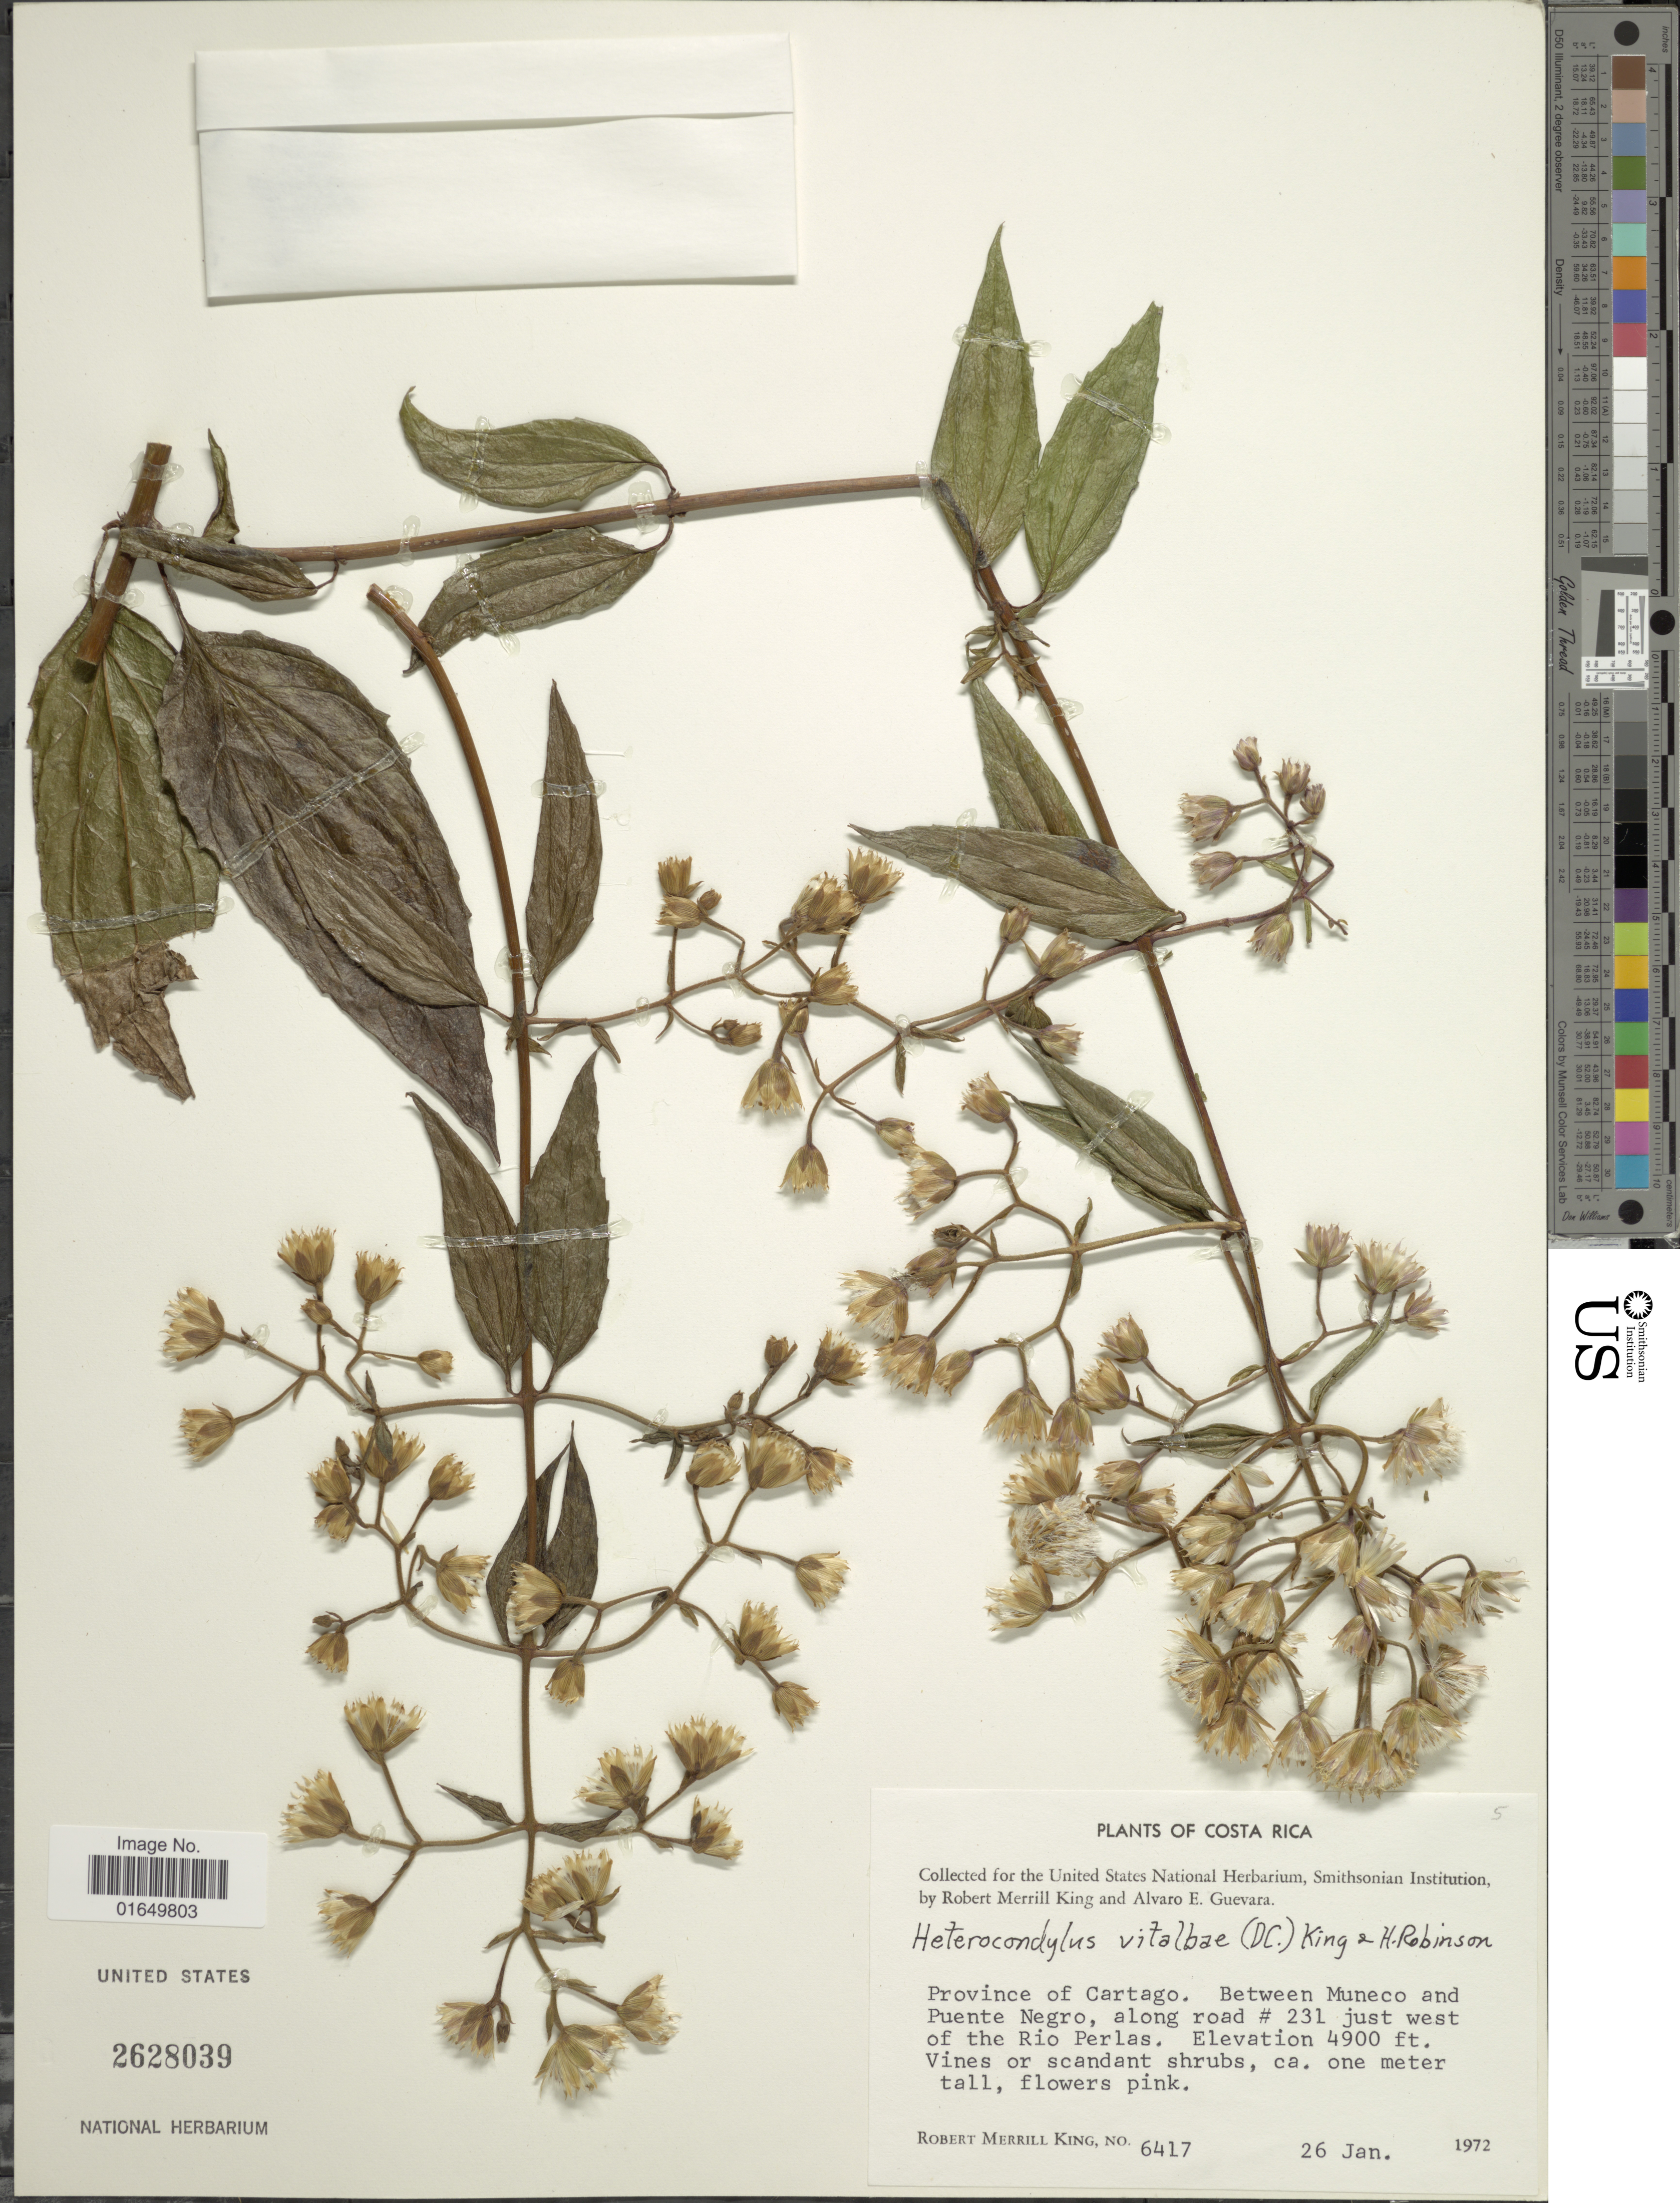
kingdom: Plantae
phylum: Tracheophyta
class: Magnoliopsida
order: Asterales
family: Asteraceae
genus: Heterocondylus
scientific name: Heterocondylus vitalbae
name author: (DC.) R.M. King & H. Rob.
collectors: R. M. King & A. E. Guevara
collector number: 6417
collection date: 1972-01-26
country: Costa Rica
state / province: Cartago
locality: Between Muneco and Puente Negro, along road # 231 just west of the Rio Perlas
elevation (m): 1494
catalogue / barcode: US 2628039